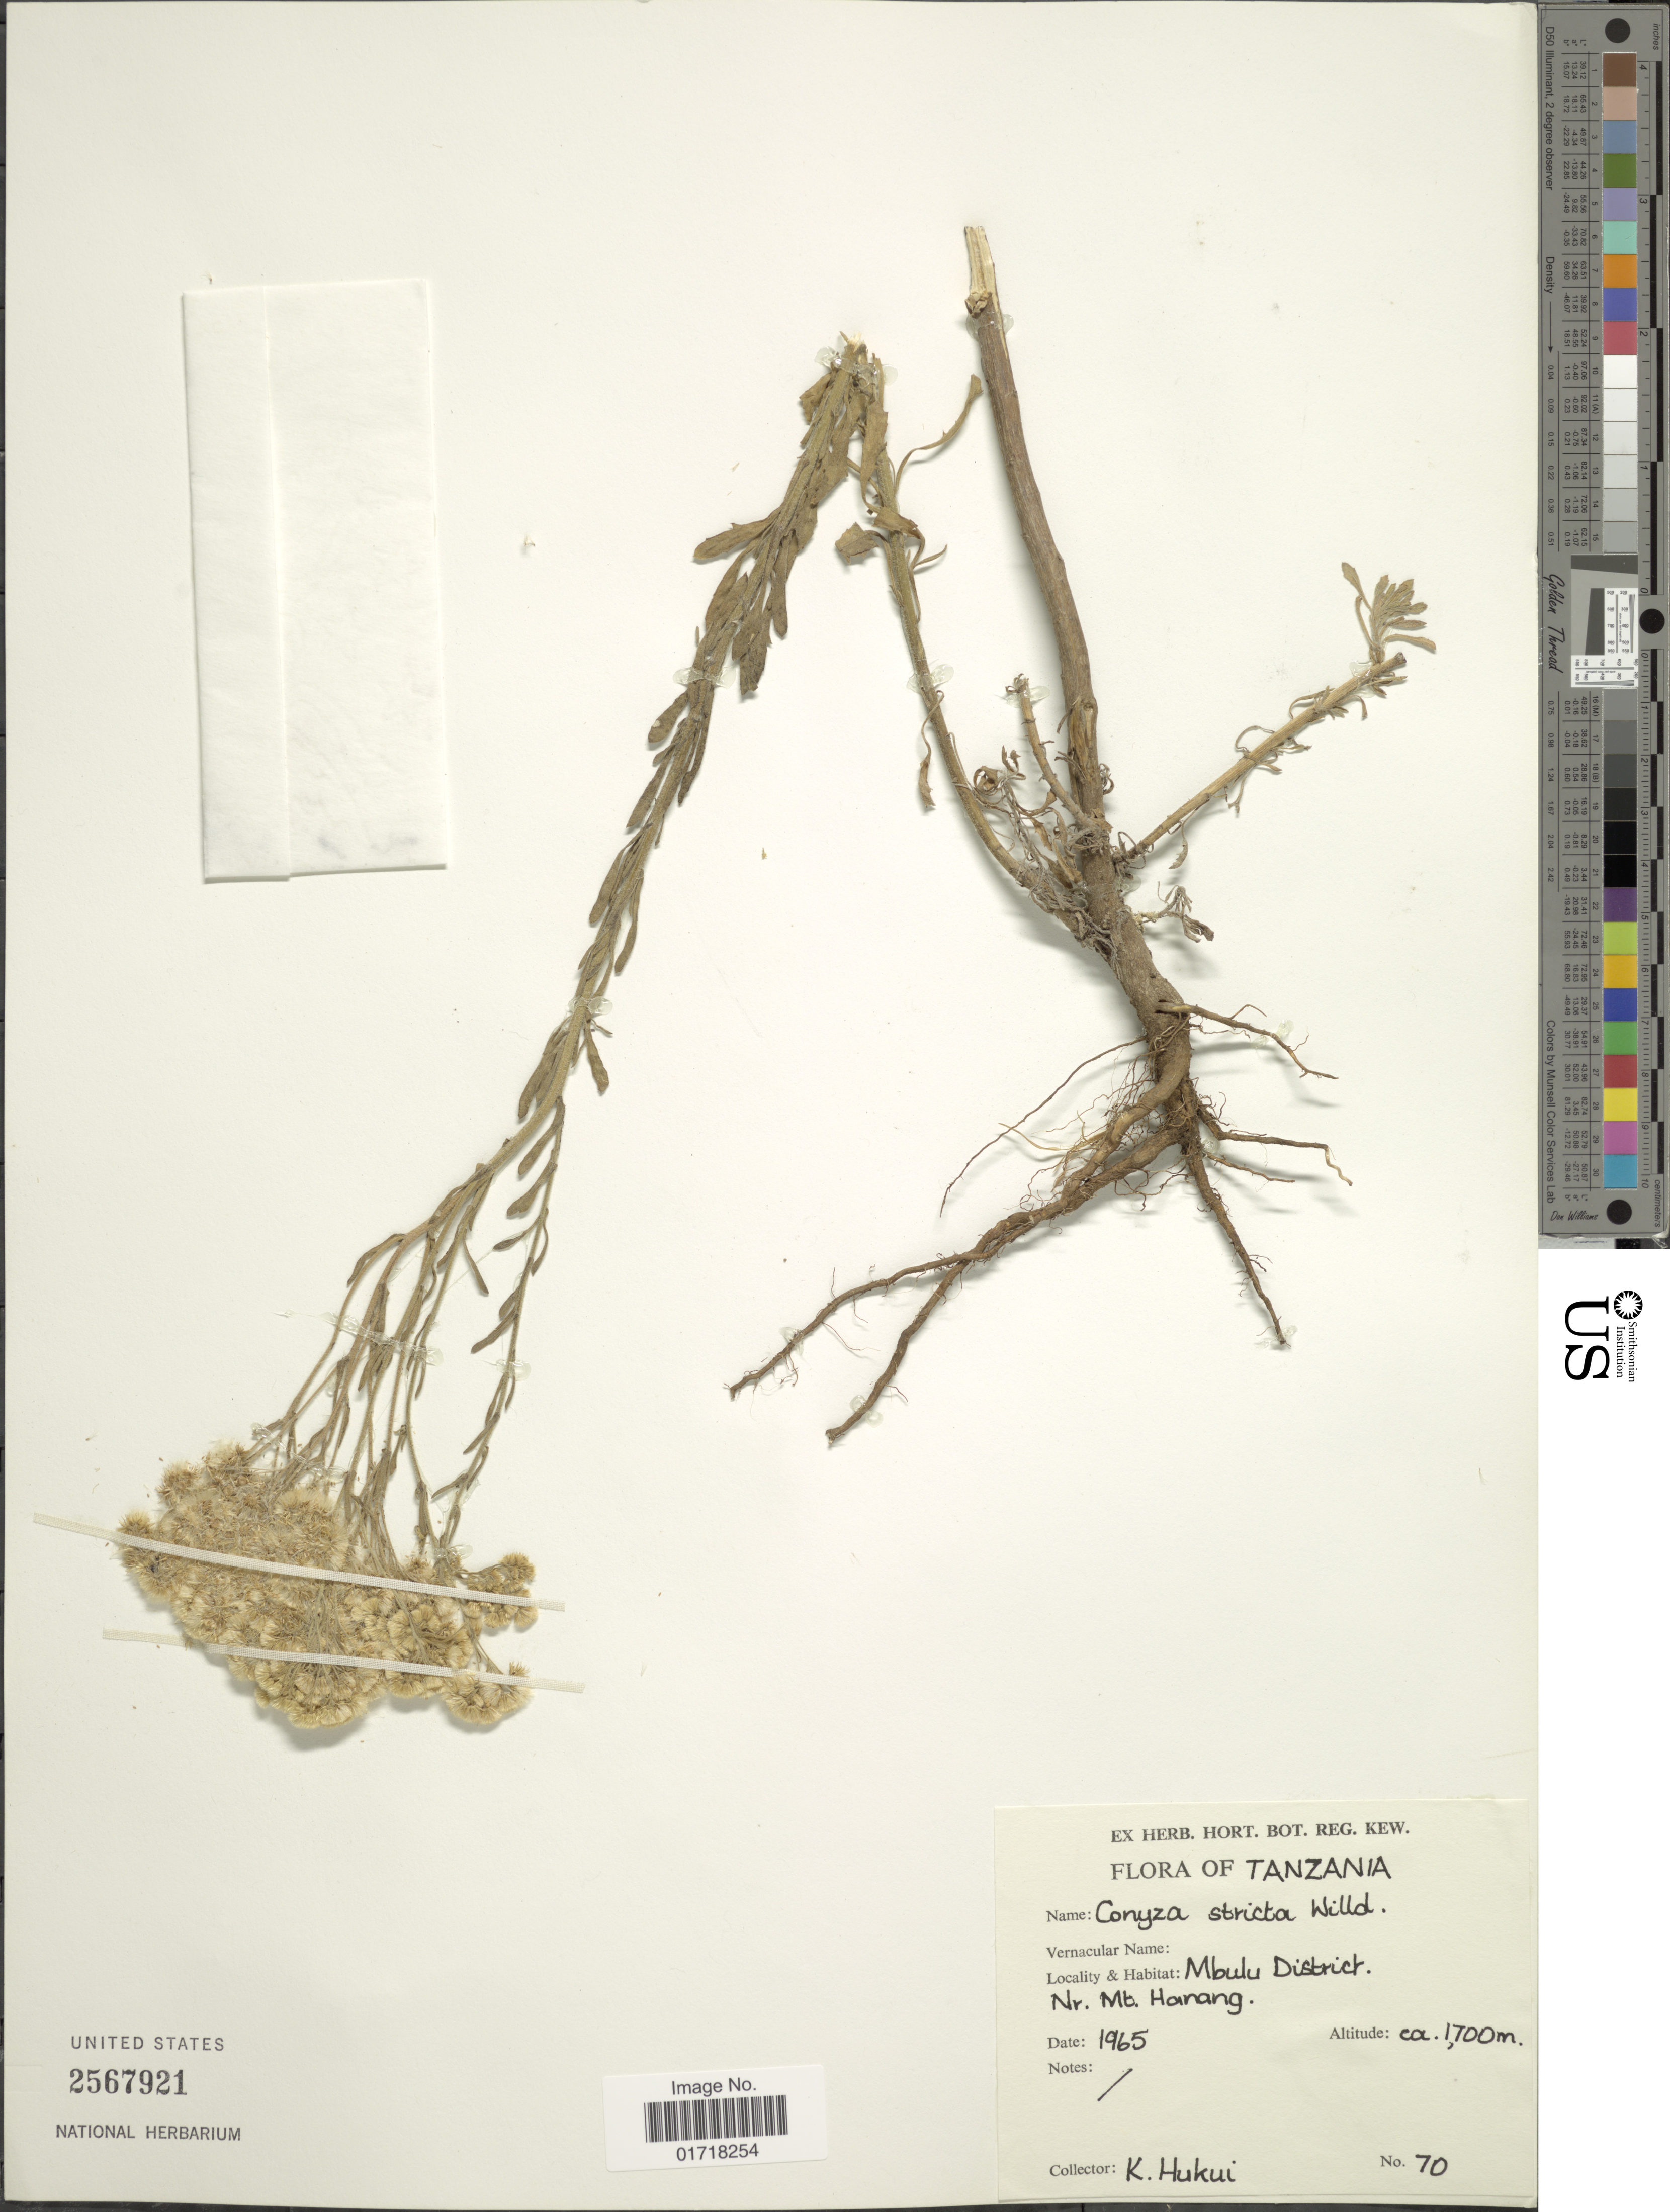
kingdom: Plantae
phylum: Tracheophyta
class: Magnoliopsida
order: Asterales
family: Asteraceae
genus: Conyza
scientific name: Conyza stricta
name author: (Chodat) Willd.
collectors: K. Hukui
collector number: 70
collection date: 1965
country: Tanzania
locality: Mbulu District, Nt, Mt, Hanang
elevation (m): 1700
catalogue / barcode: US 2567921